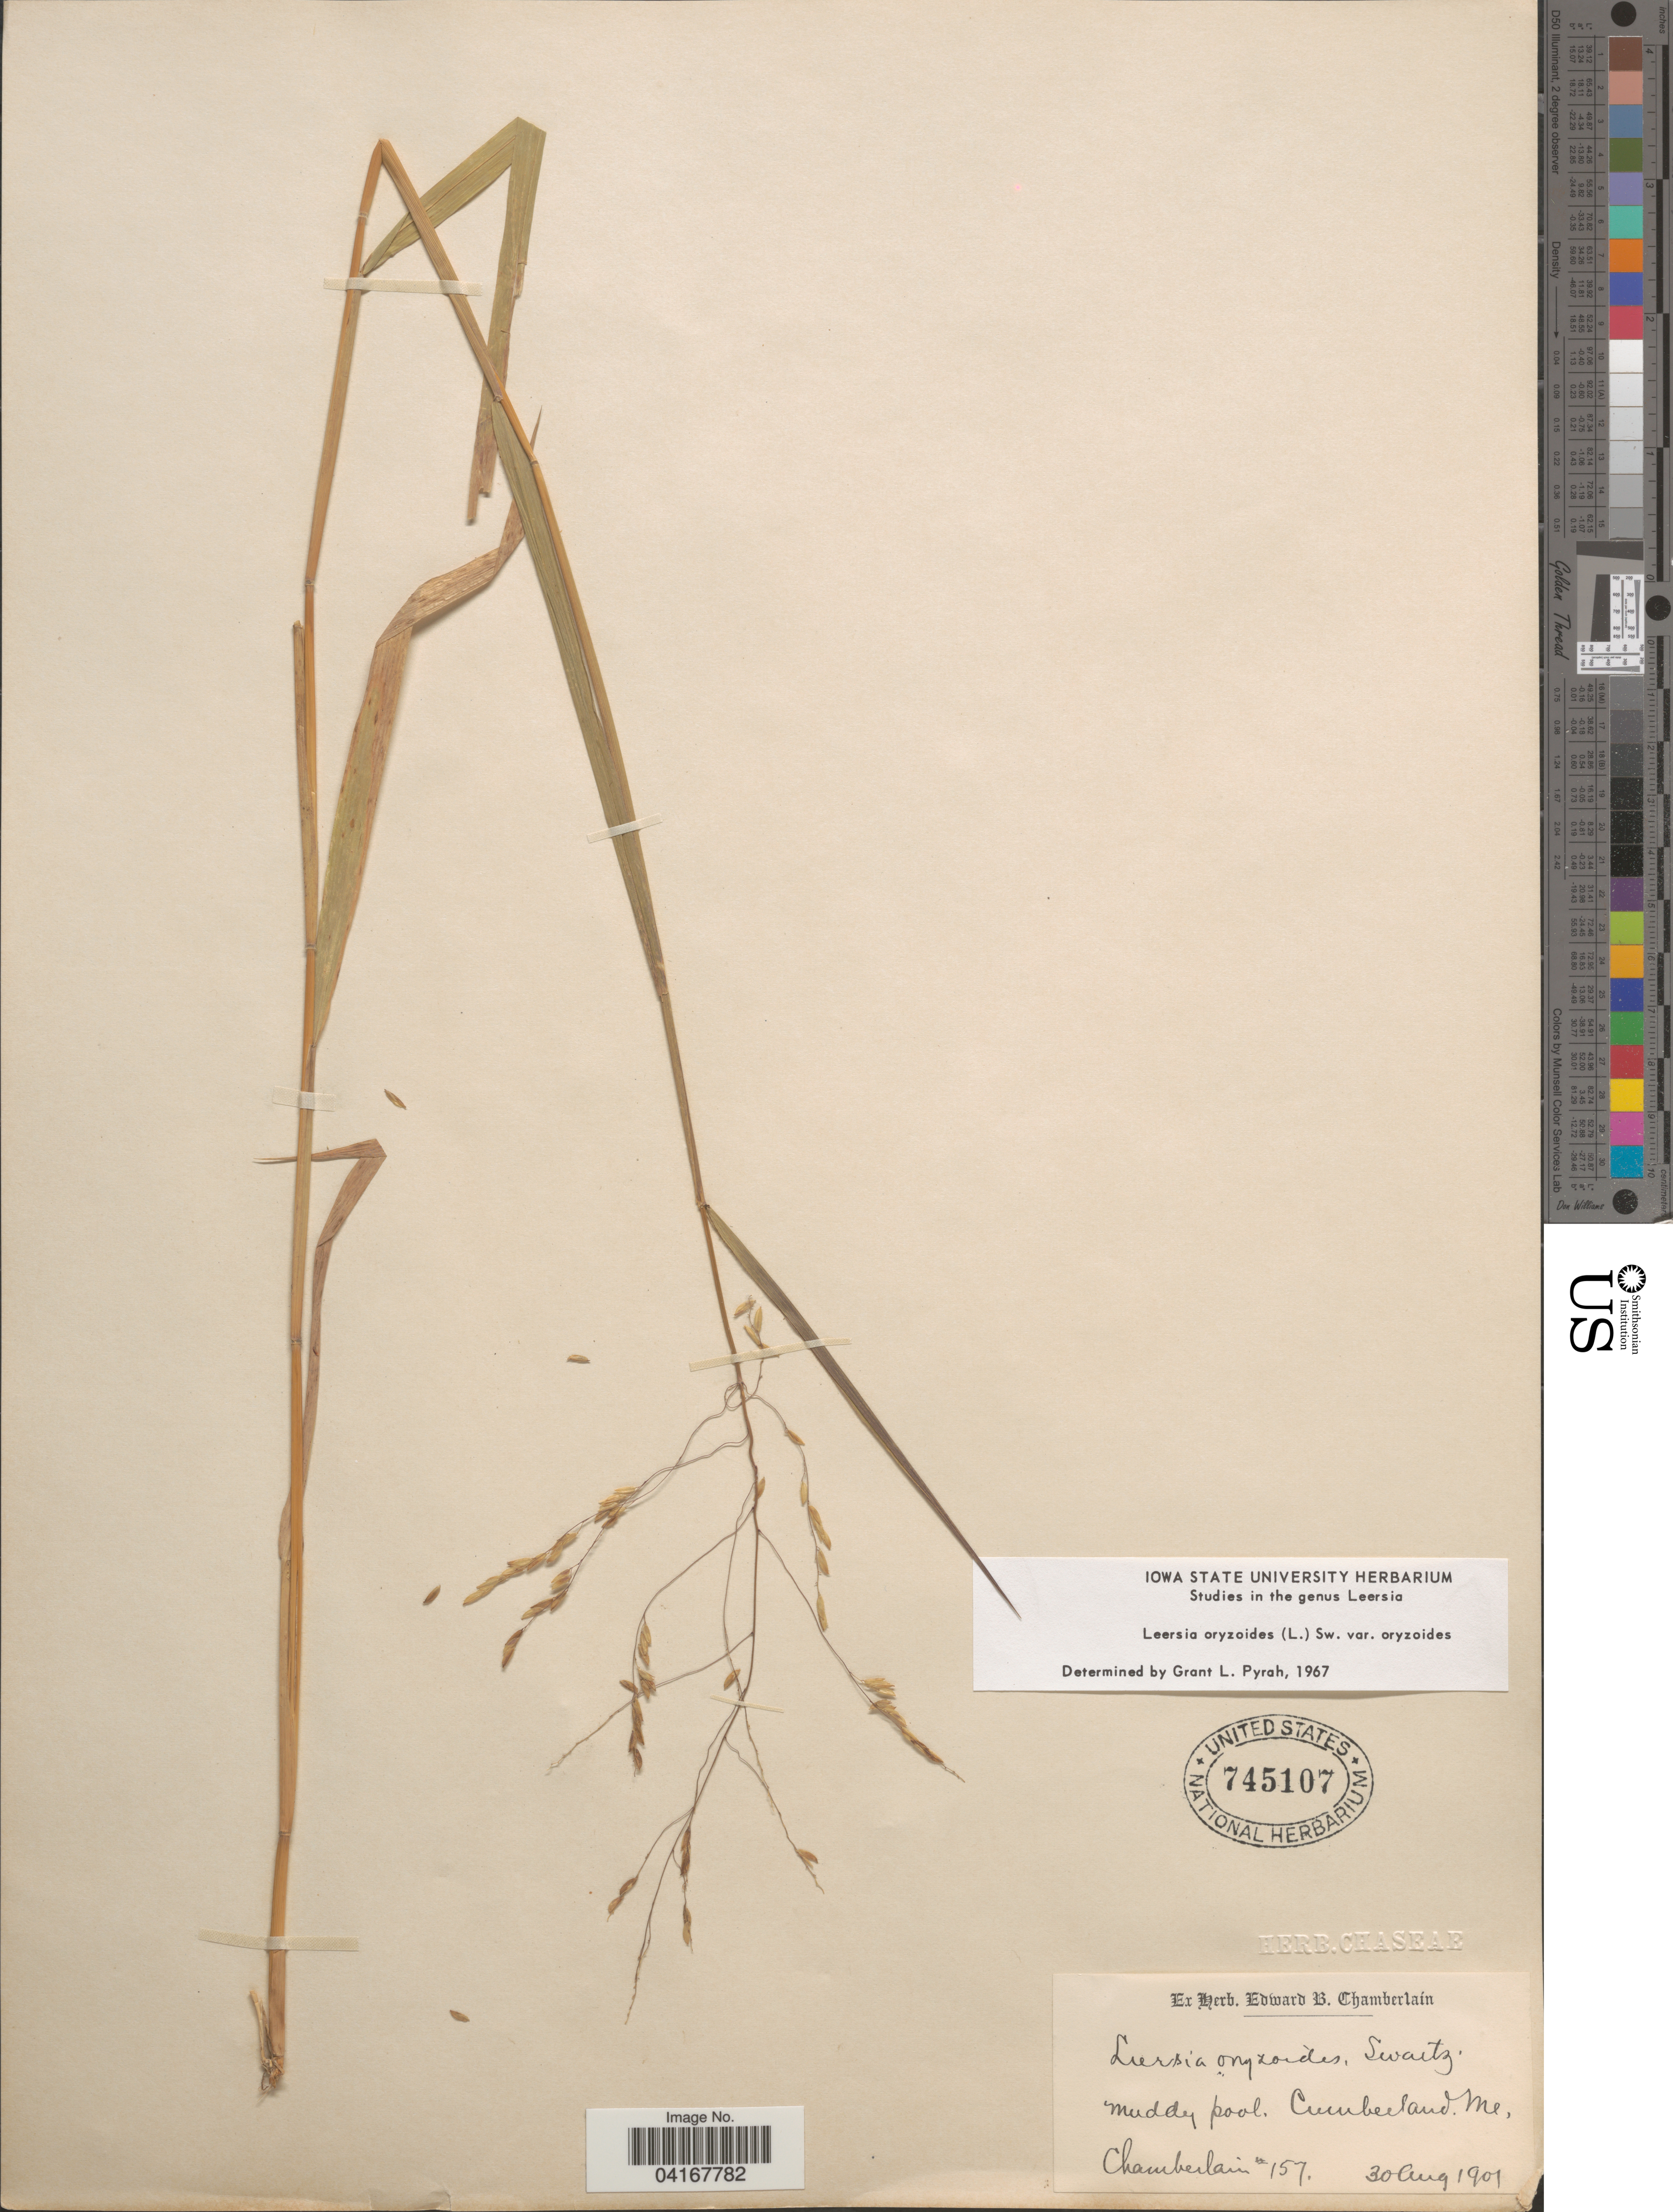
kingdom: Plantae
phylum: Tracheophyta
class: Liliopsida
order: Poales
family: Poaceae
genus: Leersia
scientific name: Leersia oryzoides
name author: (L.) Sw.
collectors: E. Chamberlain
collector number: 157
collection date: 1901-08-30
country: United States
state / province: Maine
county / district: Cumberland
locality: Cumberland.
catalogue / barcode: US 745107